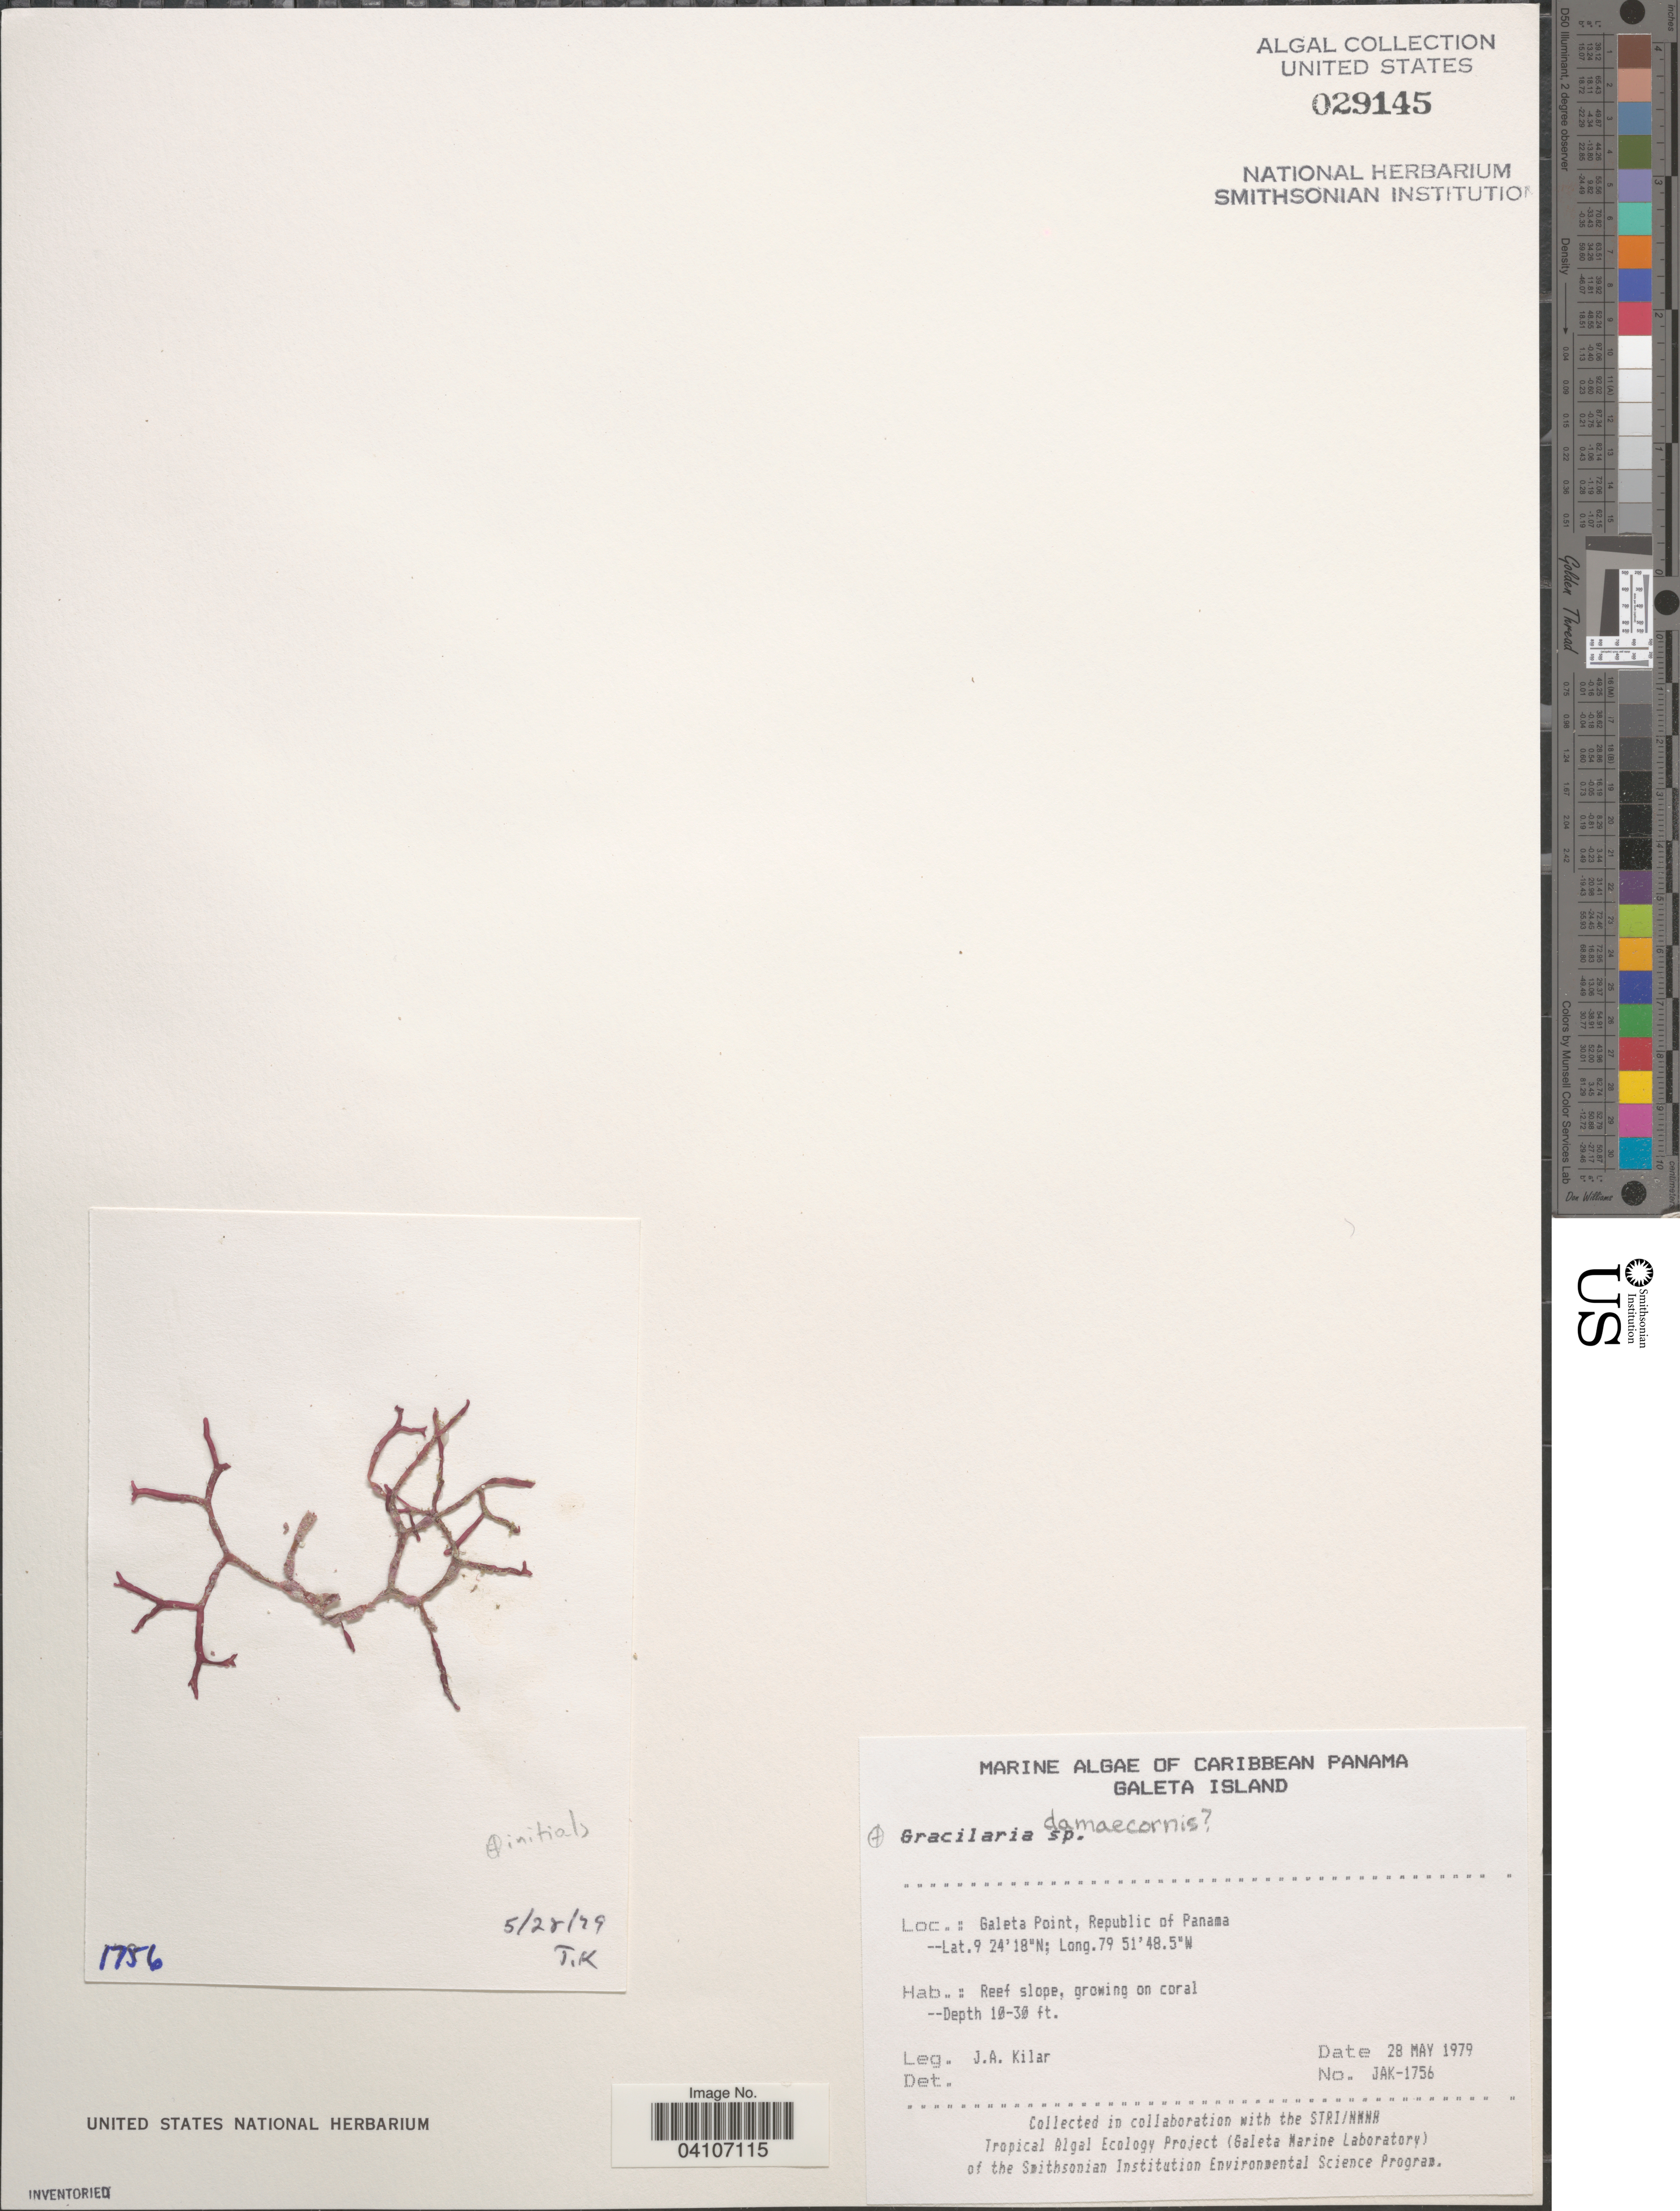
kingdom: Plantae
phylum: Rhodophyta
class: Florideophyceae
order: Gracilariales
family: Gracilariaceae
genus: Gracilaria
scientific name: Gracilaria damaecornis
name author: J. Agardh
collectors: J. A. Kilar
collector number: JAK-1756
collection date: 1979-05-28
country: Panama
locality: Galeta Point.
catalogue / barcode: US 29145